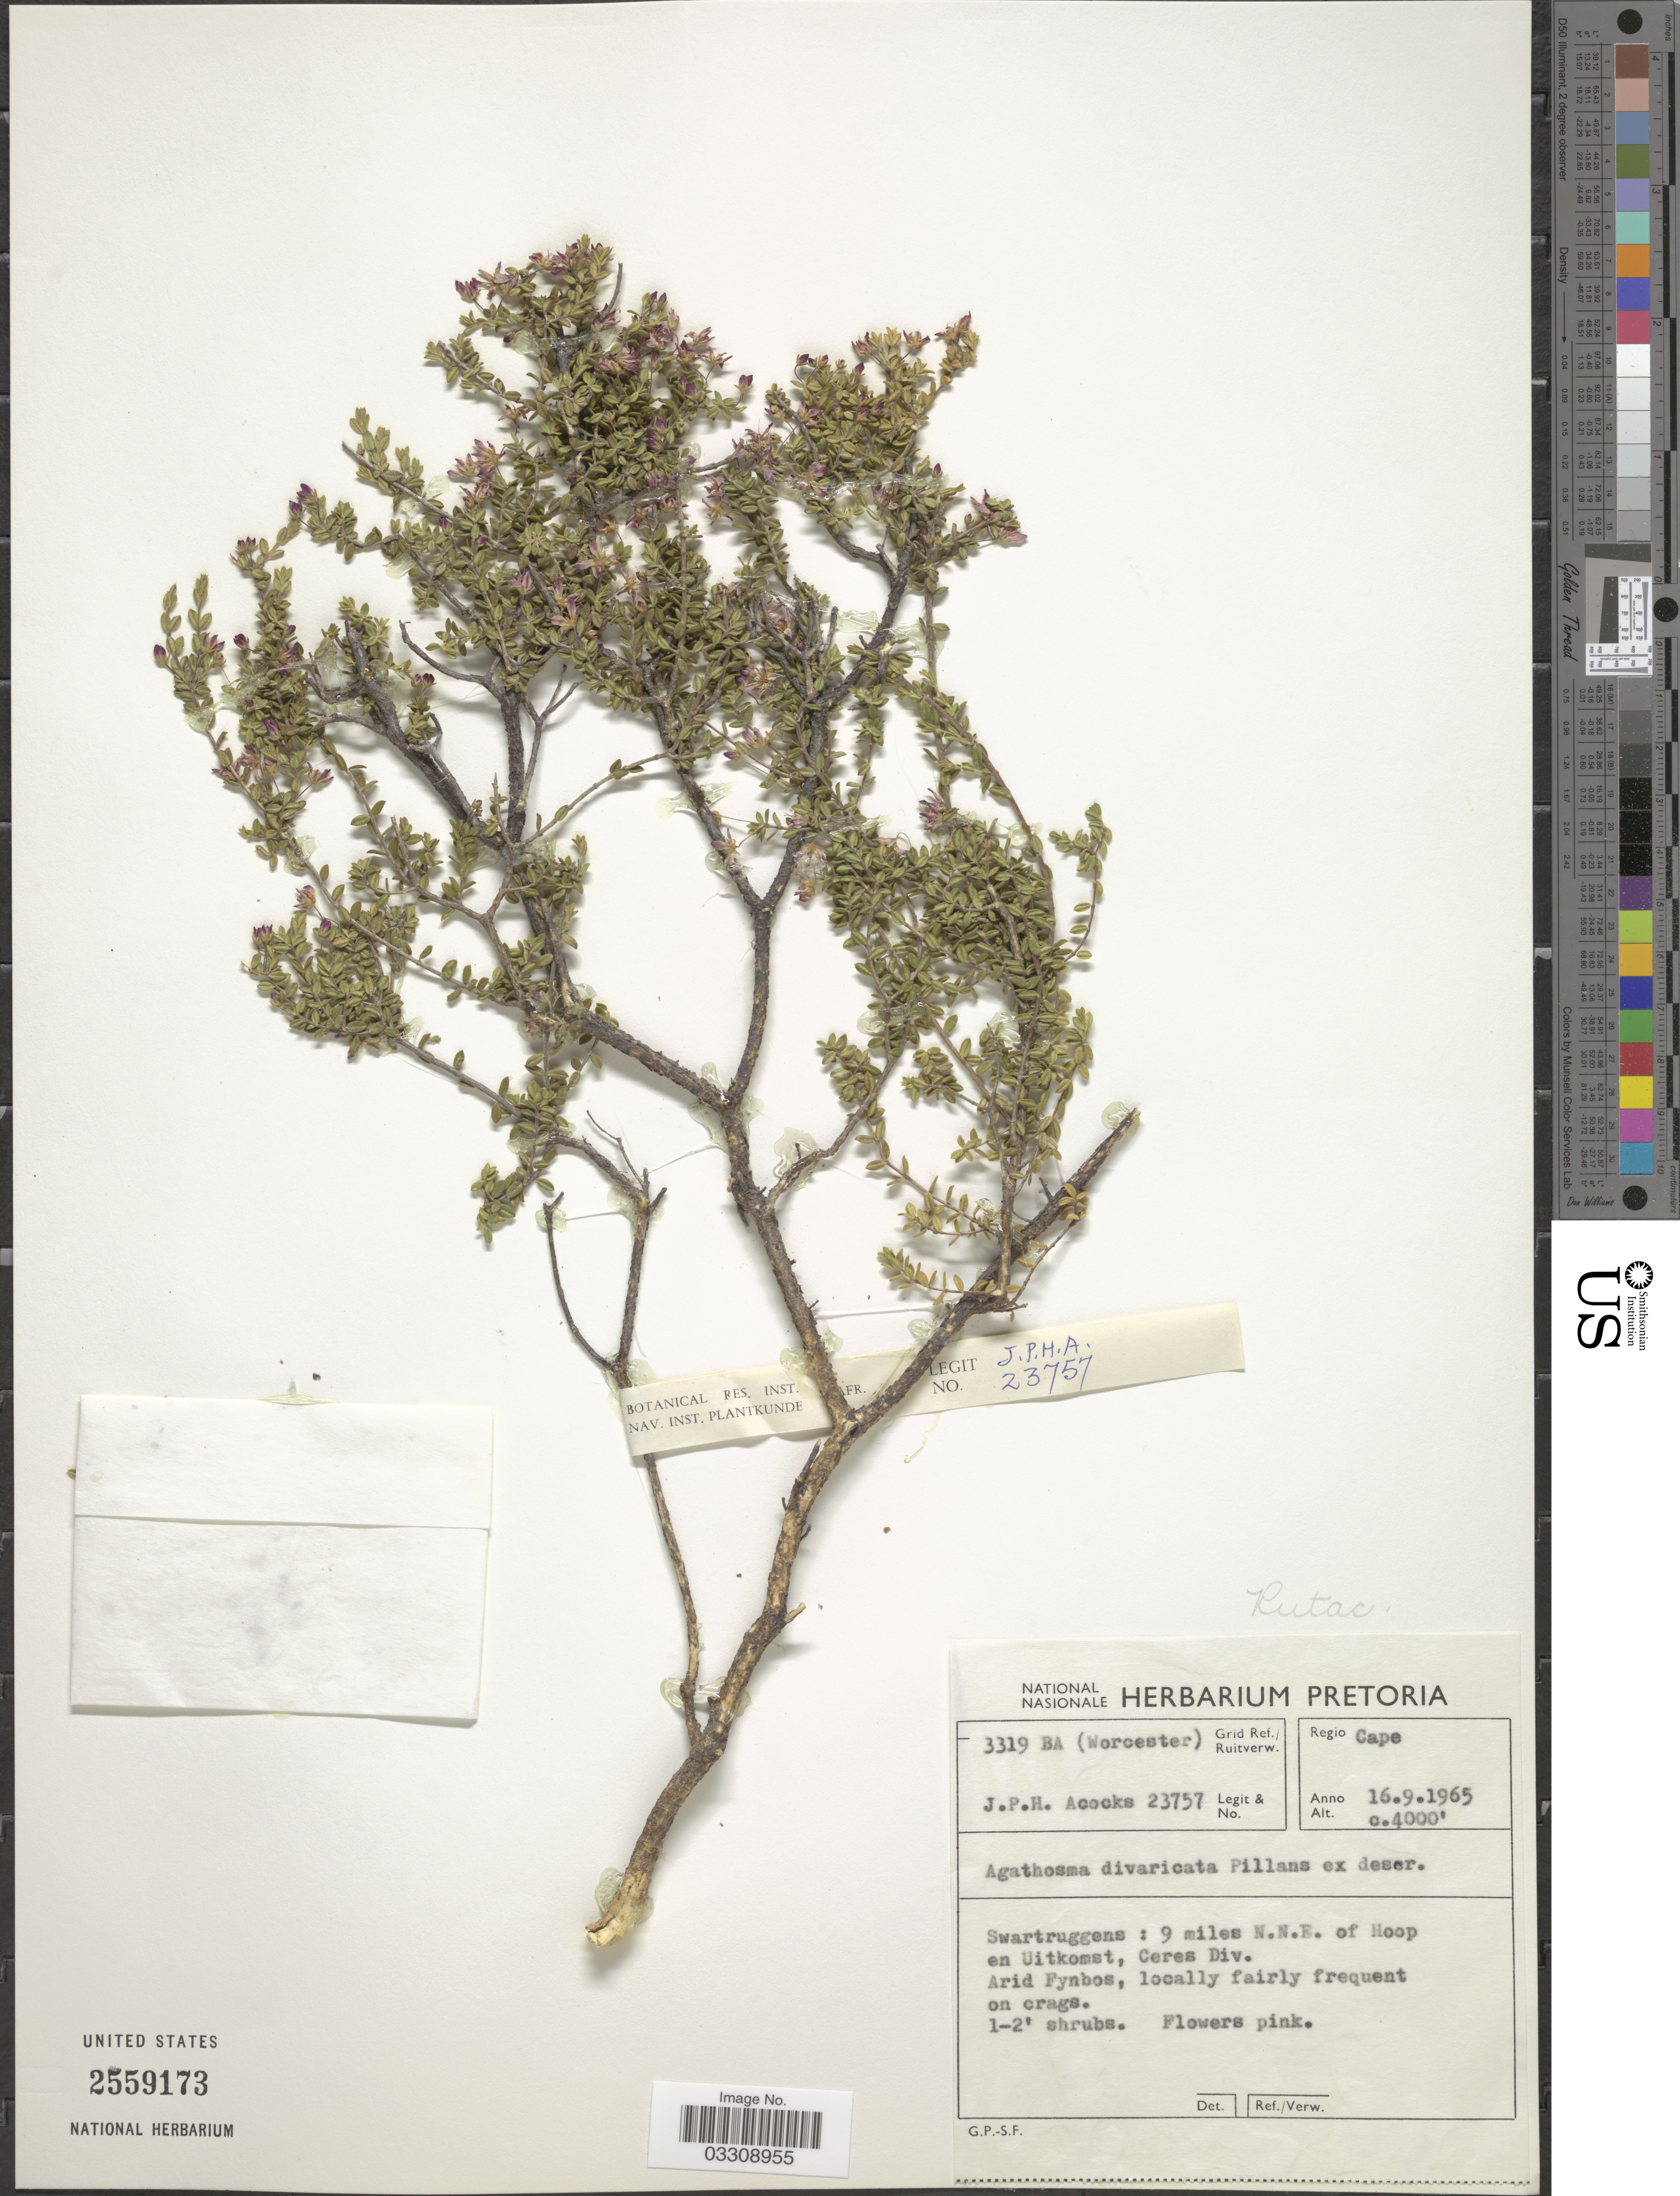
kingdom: Plantae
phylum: Tracheophyta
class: Magnoliopsida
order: Sapindales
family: Rutaceae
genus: Agathosma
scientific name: Agathosma divaricata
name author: Pillans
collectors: J. P. Acocks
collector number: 23757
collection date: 1965-09-16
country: South Africa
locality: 3319 BA (Worcester) Grid Ref./ Ruitverw., Regio Cape, Swartruggens: 9 miles N.N.E. of Hoop en Uitkomst, Ceres Div.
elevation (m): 1219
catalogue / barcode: US 2559173